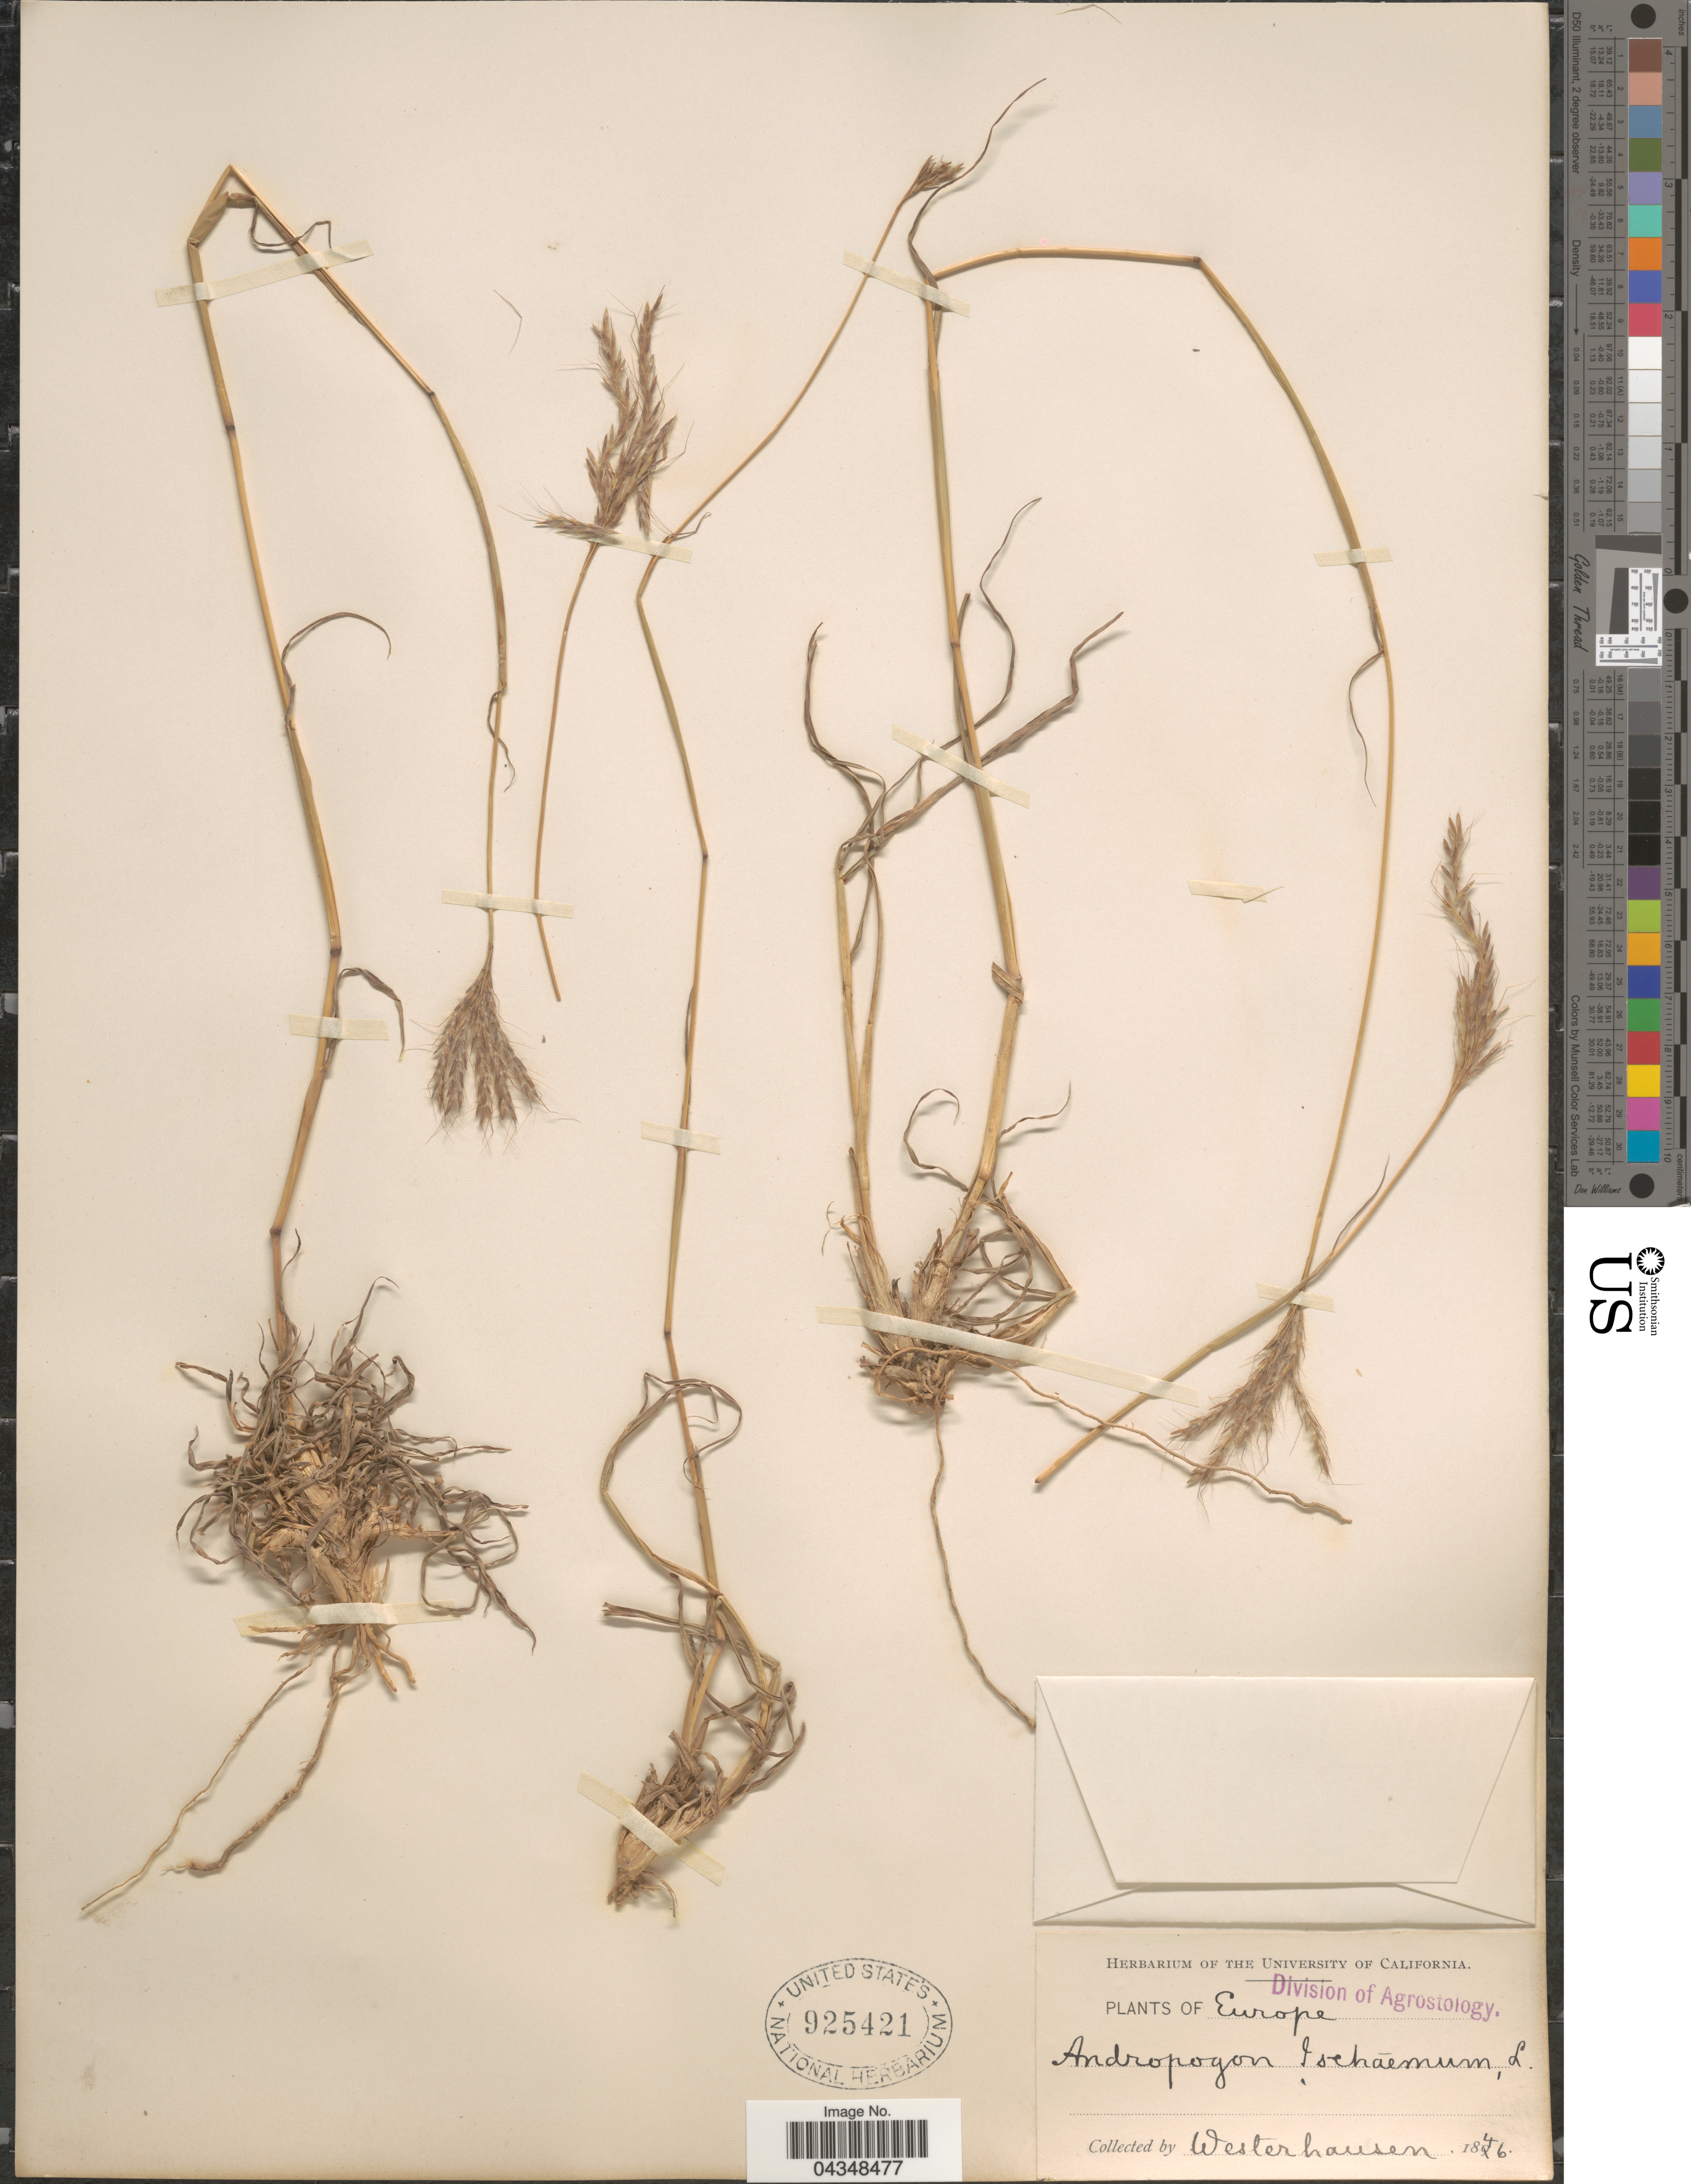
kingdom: Plantae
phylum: Tracheophyta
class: Liliopsida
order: Poales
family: Poaceae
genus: Bothriochloa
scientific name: Bothriochloa ischaemum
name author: (L.) Keng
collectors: Westerhausen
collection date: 1846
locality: Europe.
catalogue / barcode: US 925421